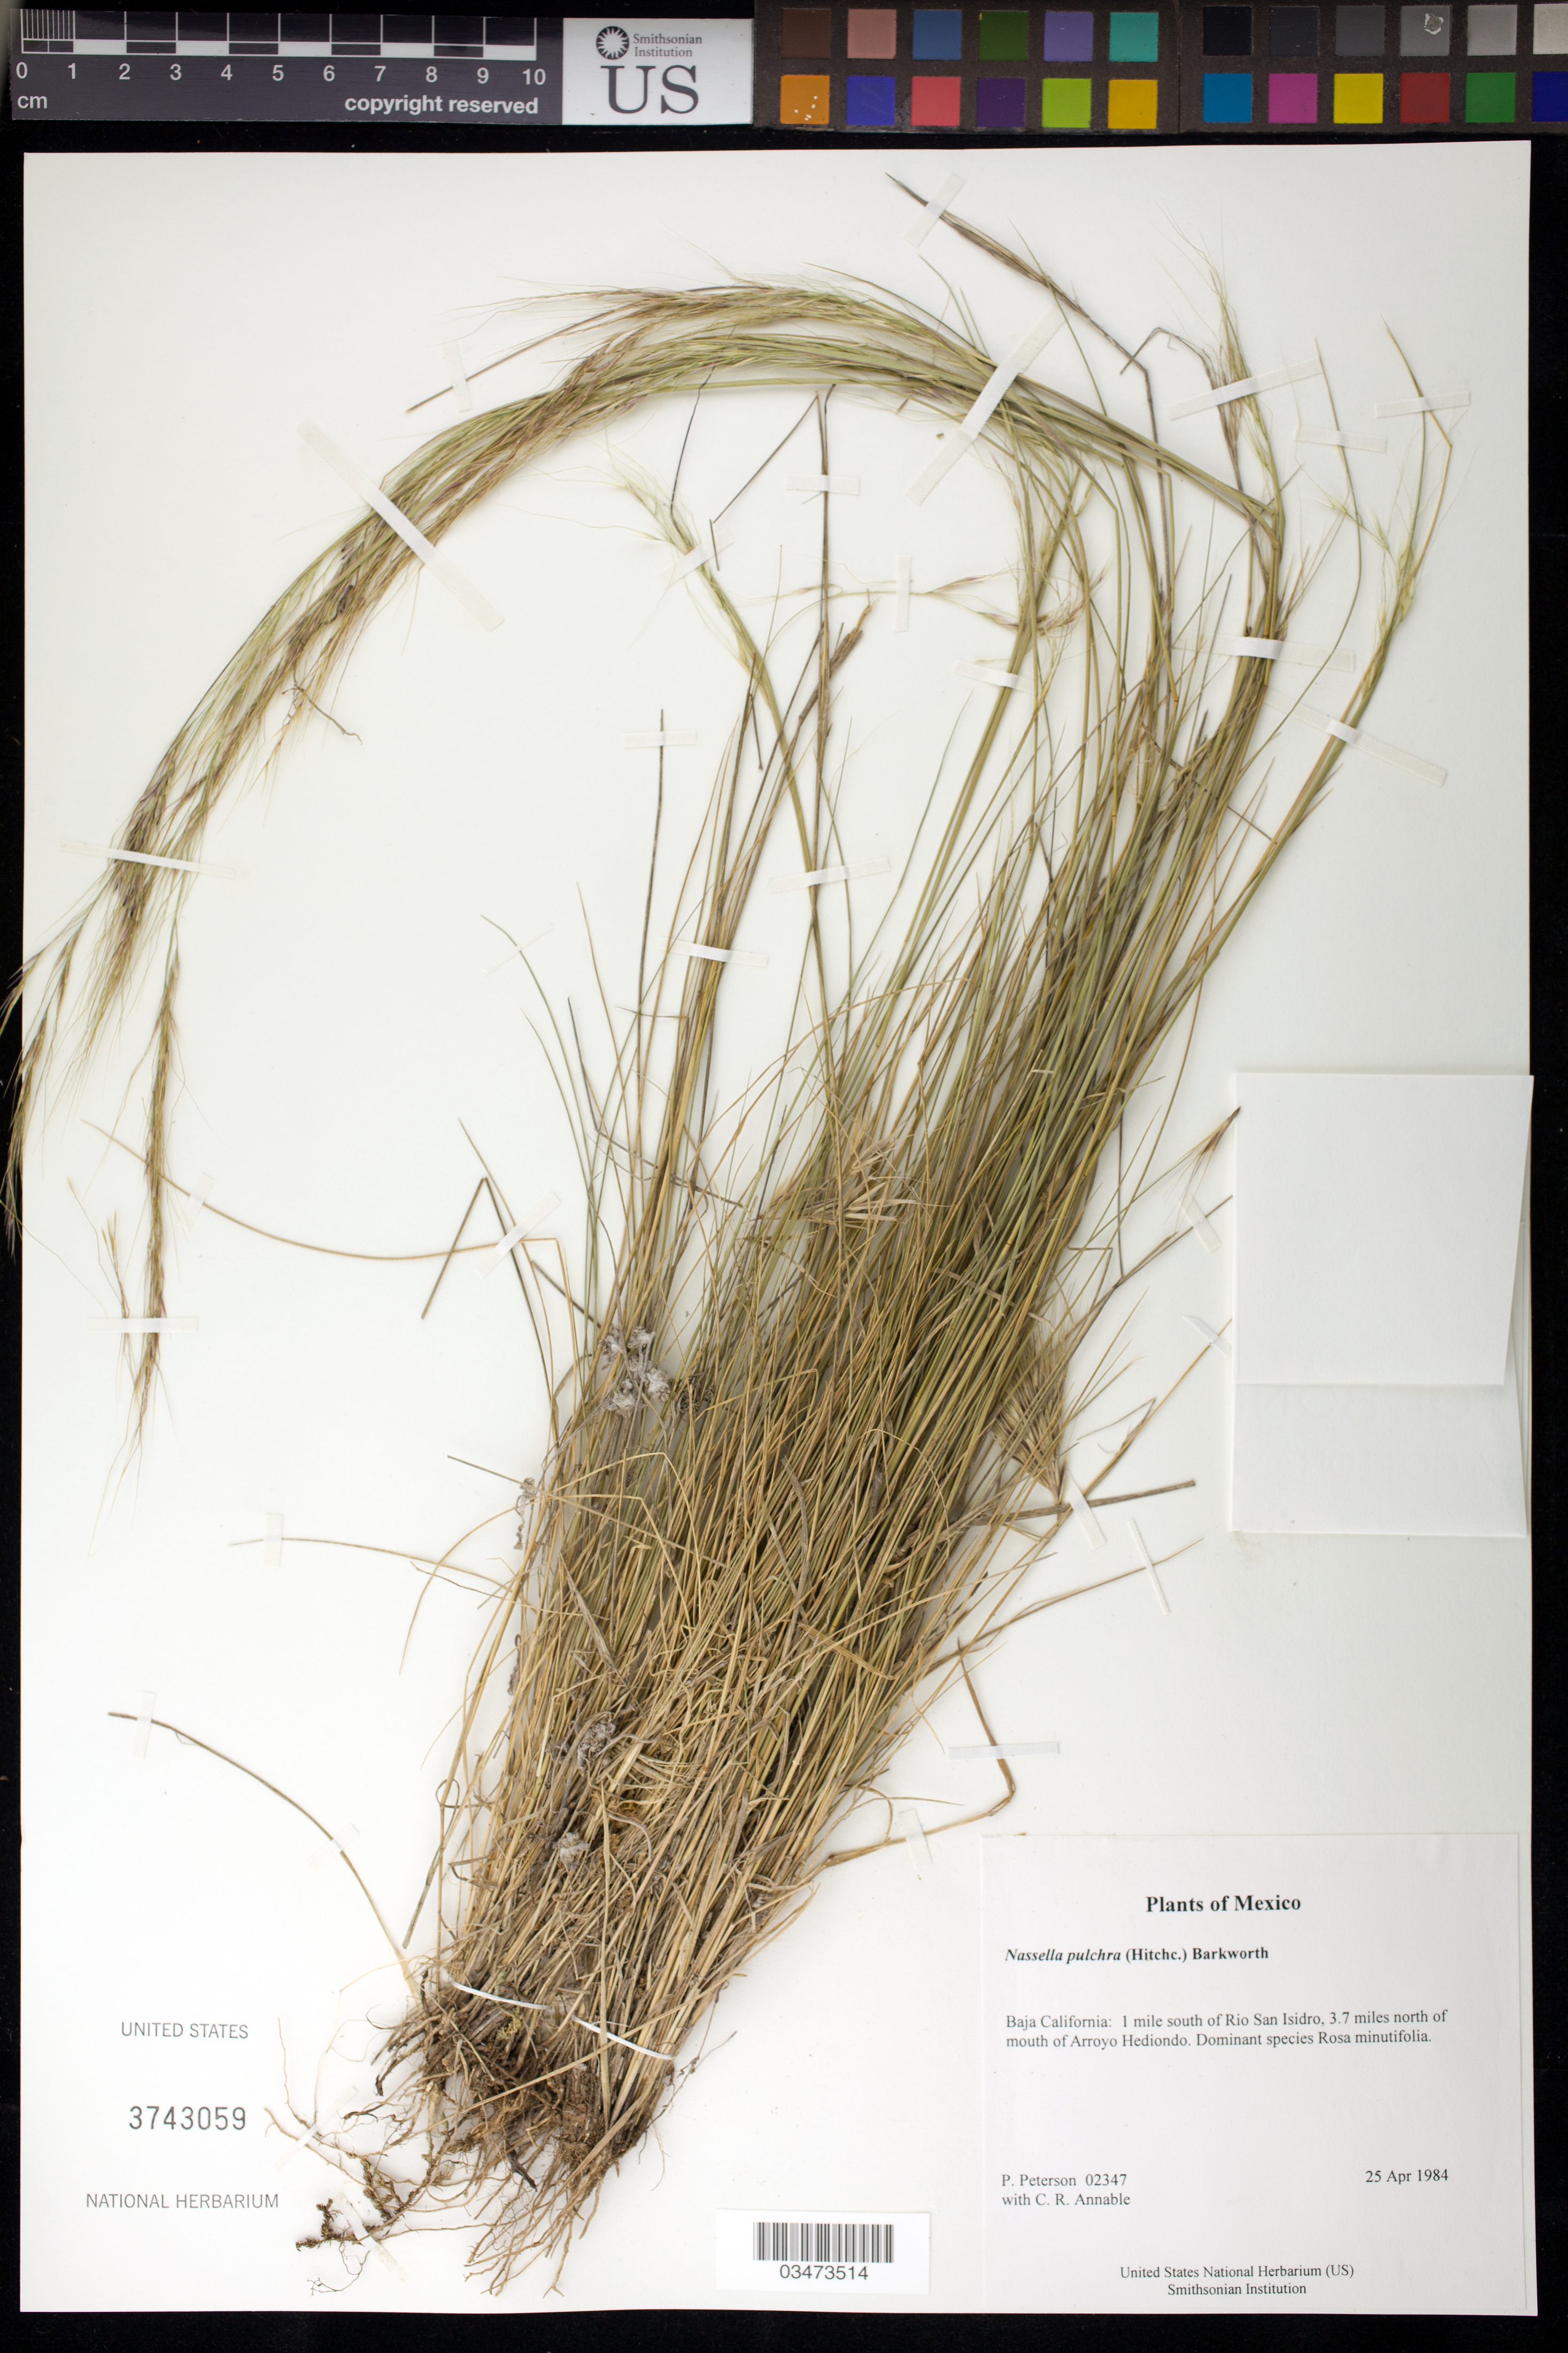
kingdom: Plantae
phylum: Tracheophyta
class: Liliopsida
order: Poales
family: Poaceae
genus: Nassella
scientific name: Nassella pulchra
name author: (Hitchc.) Barkworth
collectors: P. M. Peterson & C. R. Annable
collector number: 02347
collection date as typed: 25 Apr 1984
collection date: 1984-04-25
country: Mexico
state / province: Baja California Norte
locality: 1 mile south of Rio San Isidro, 3.7 miles north of mouth of Arroyo Hediondo.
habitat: Dominant species Rosa minutifolia.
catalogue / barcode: US 3743059